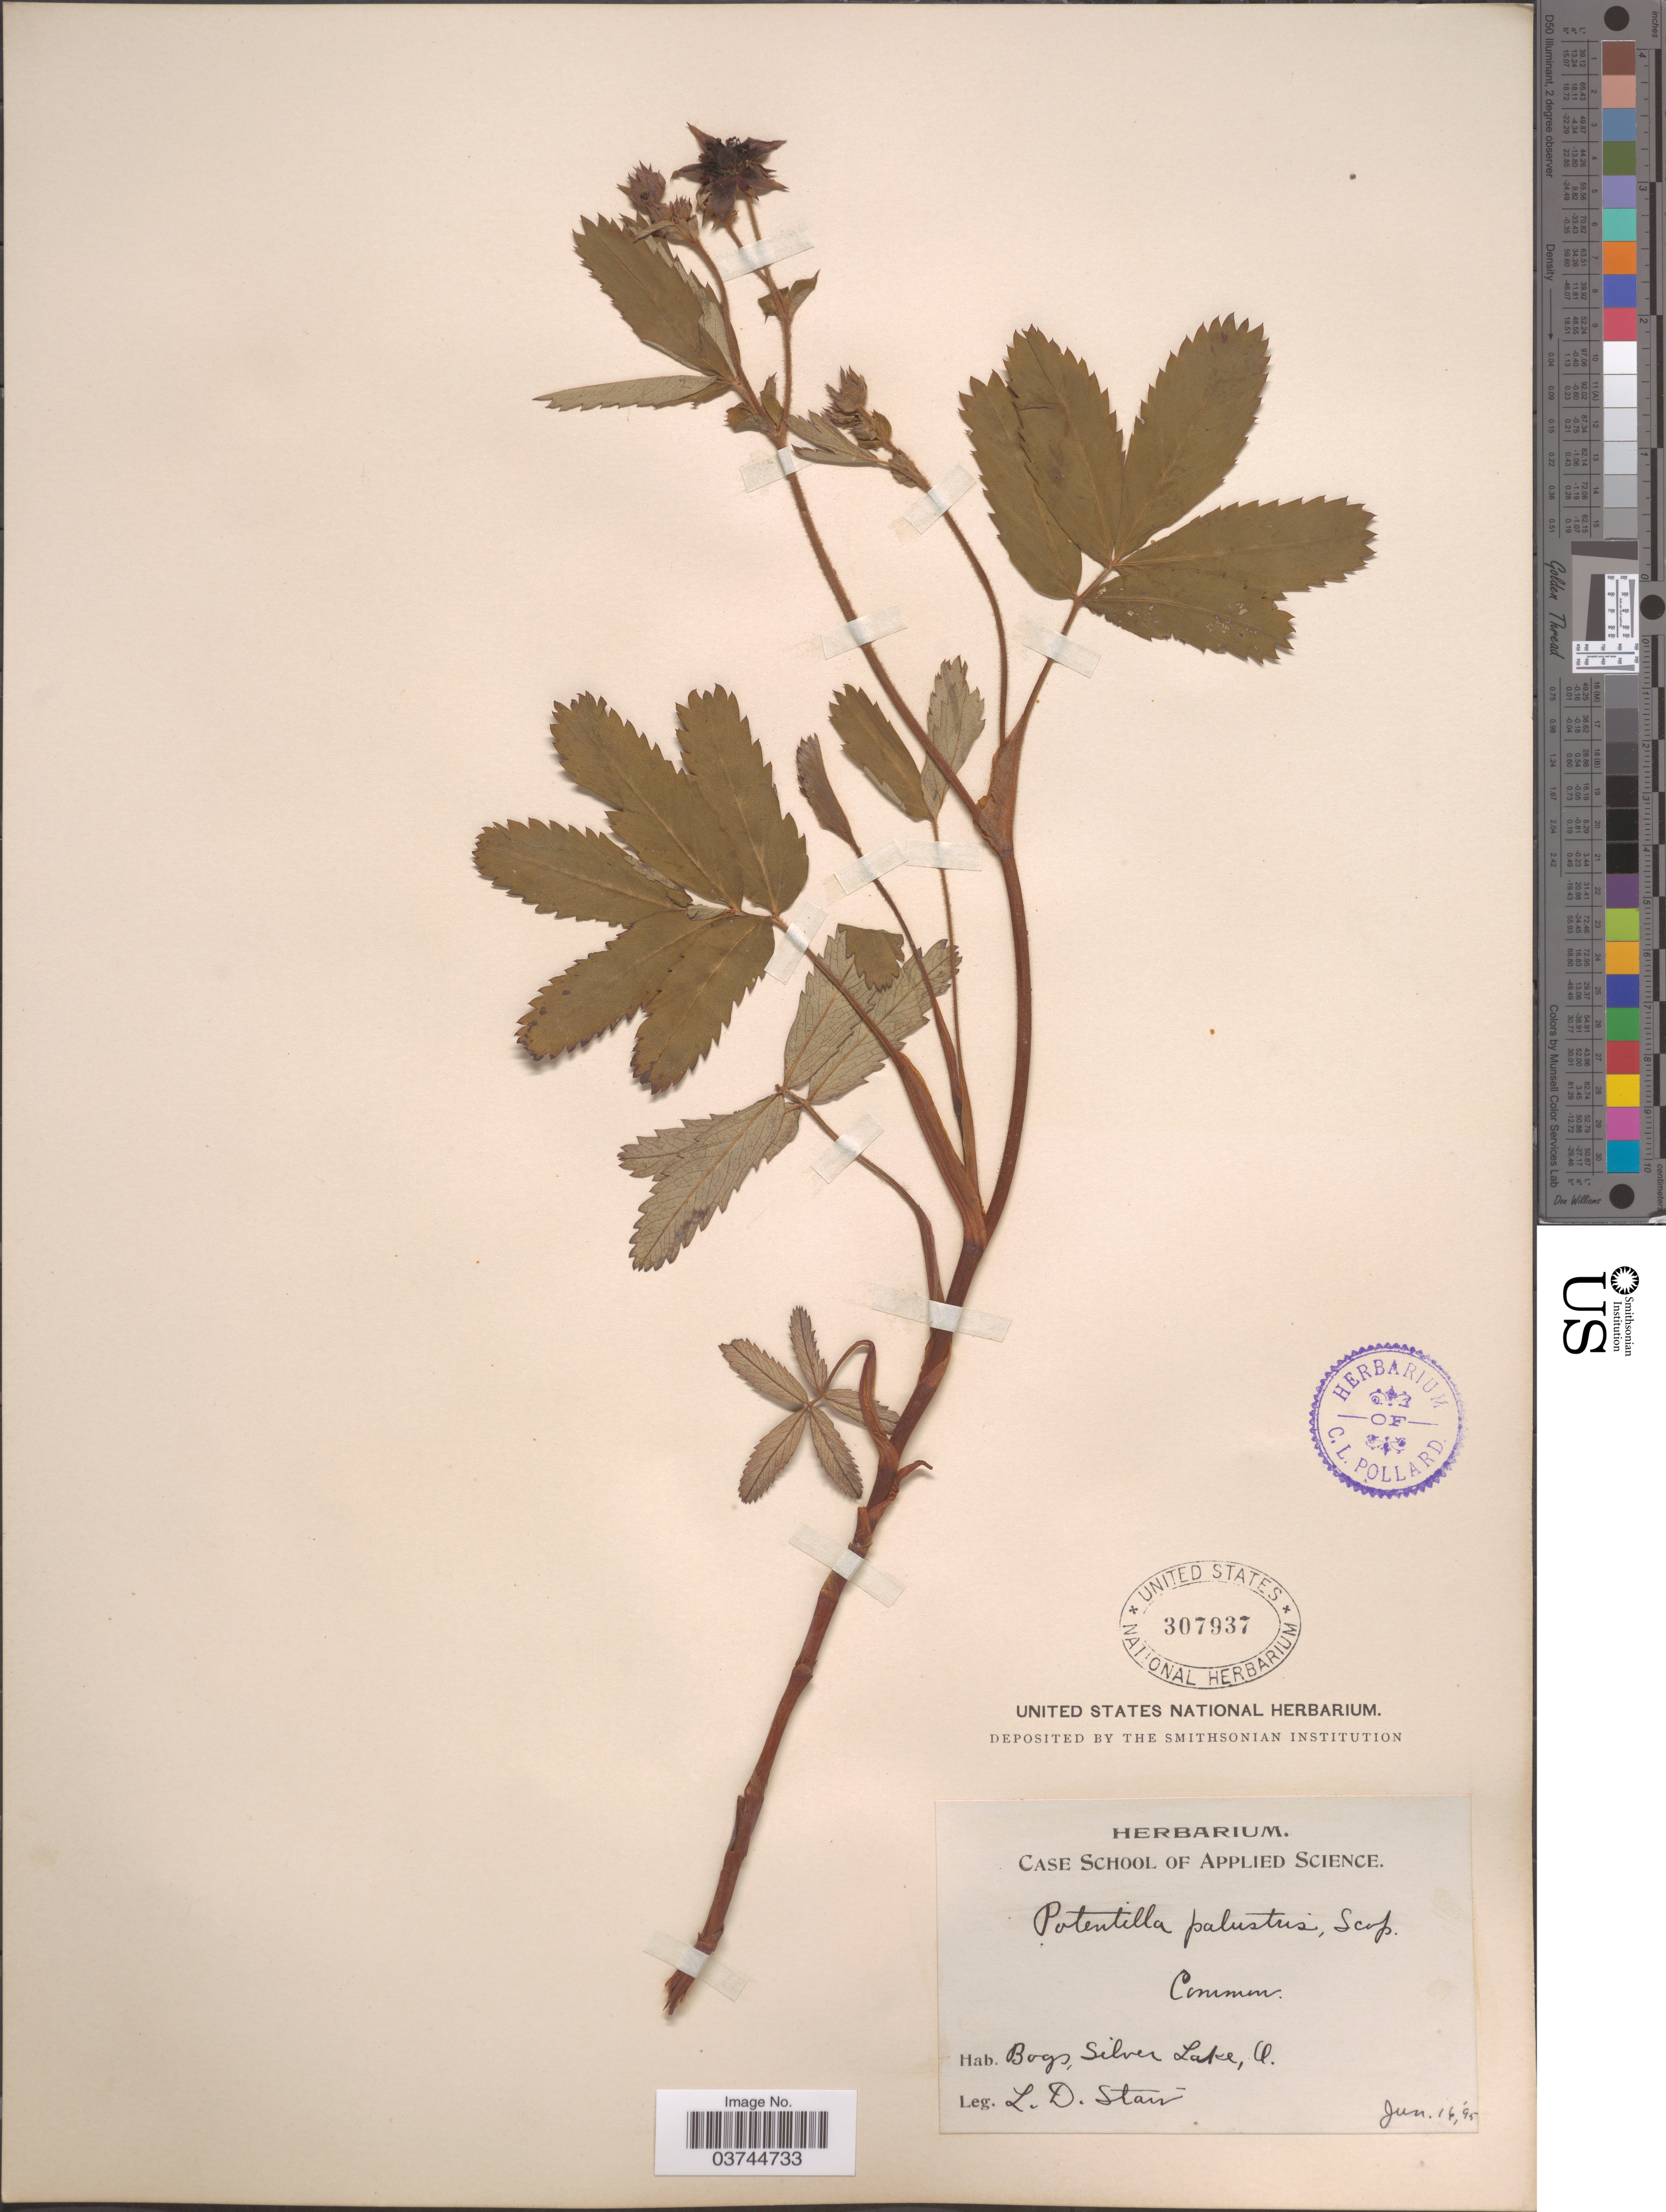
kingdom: Plantae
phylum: Tracheophyta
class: Magnoliopsida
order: Rosales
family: Rosaceae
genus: Comarum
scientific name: Comarum palustre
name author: L.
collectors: L. Stair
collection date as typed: Transcribed d/m/y: 16/6/95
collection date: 1895-06-16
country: United States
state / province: Ohio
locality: Bogs, Silver Lake.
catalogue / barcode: US 307937